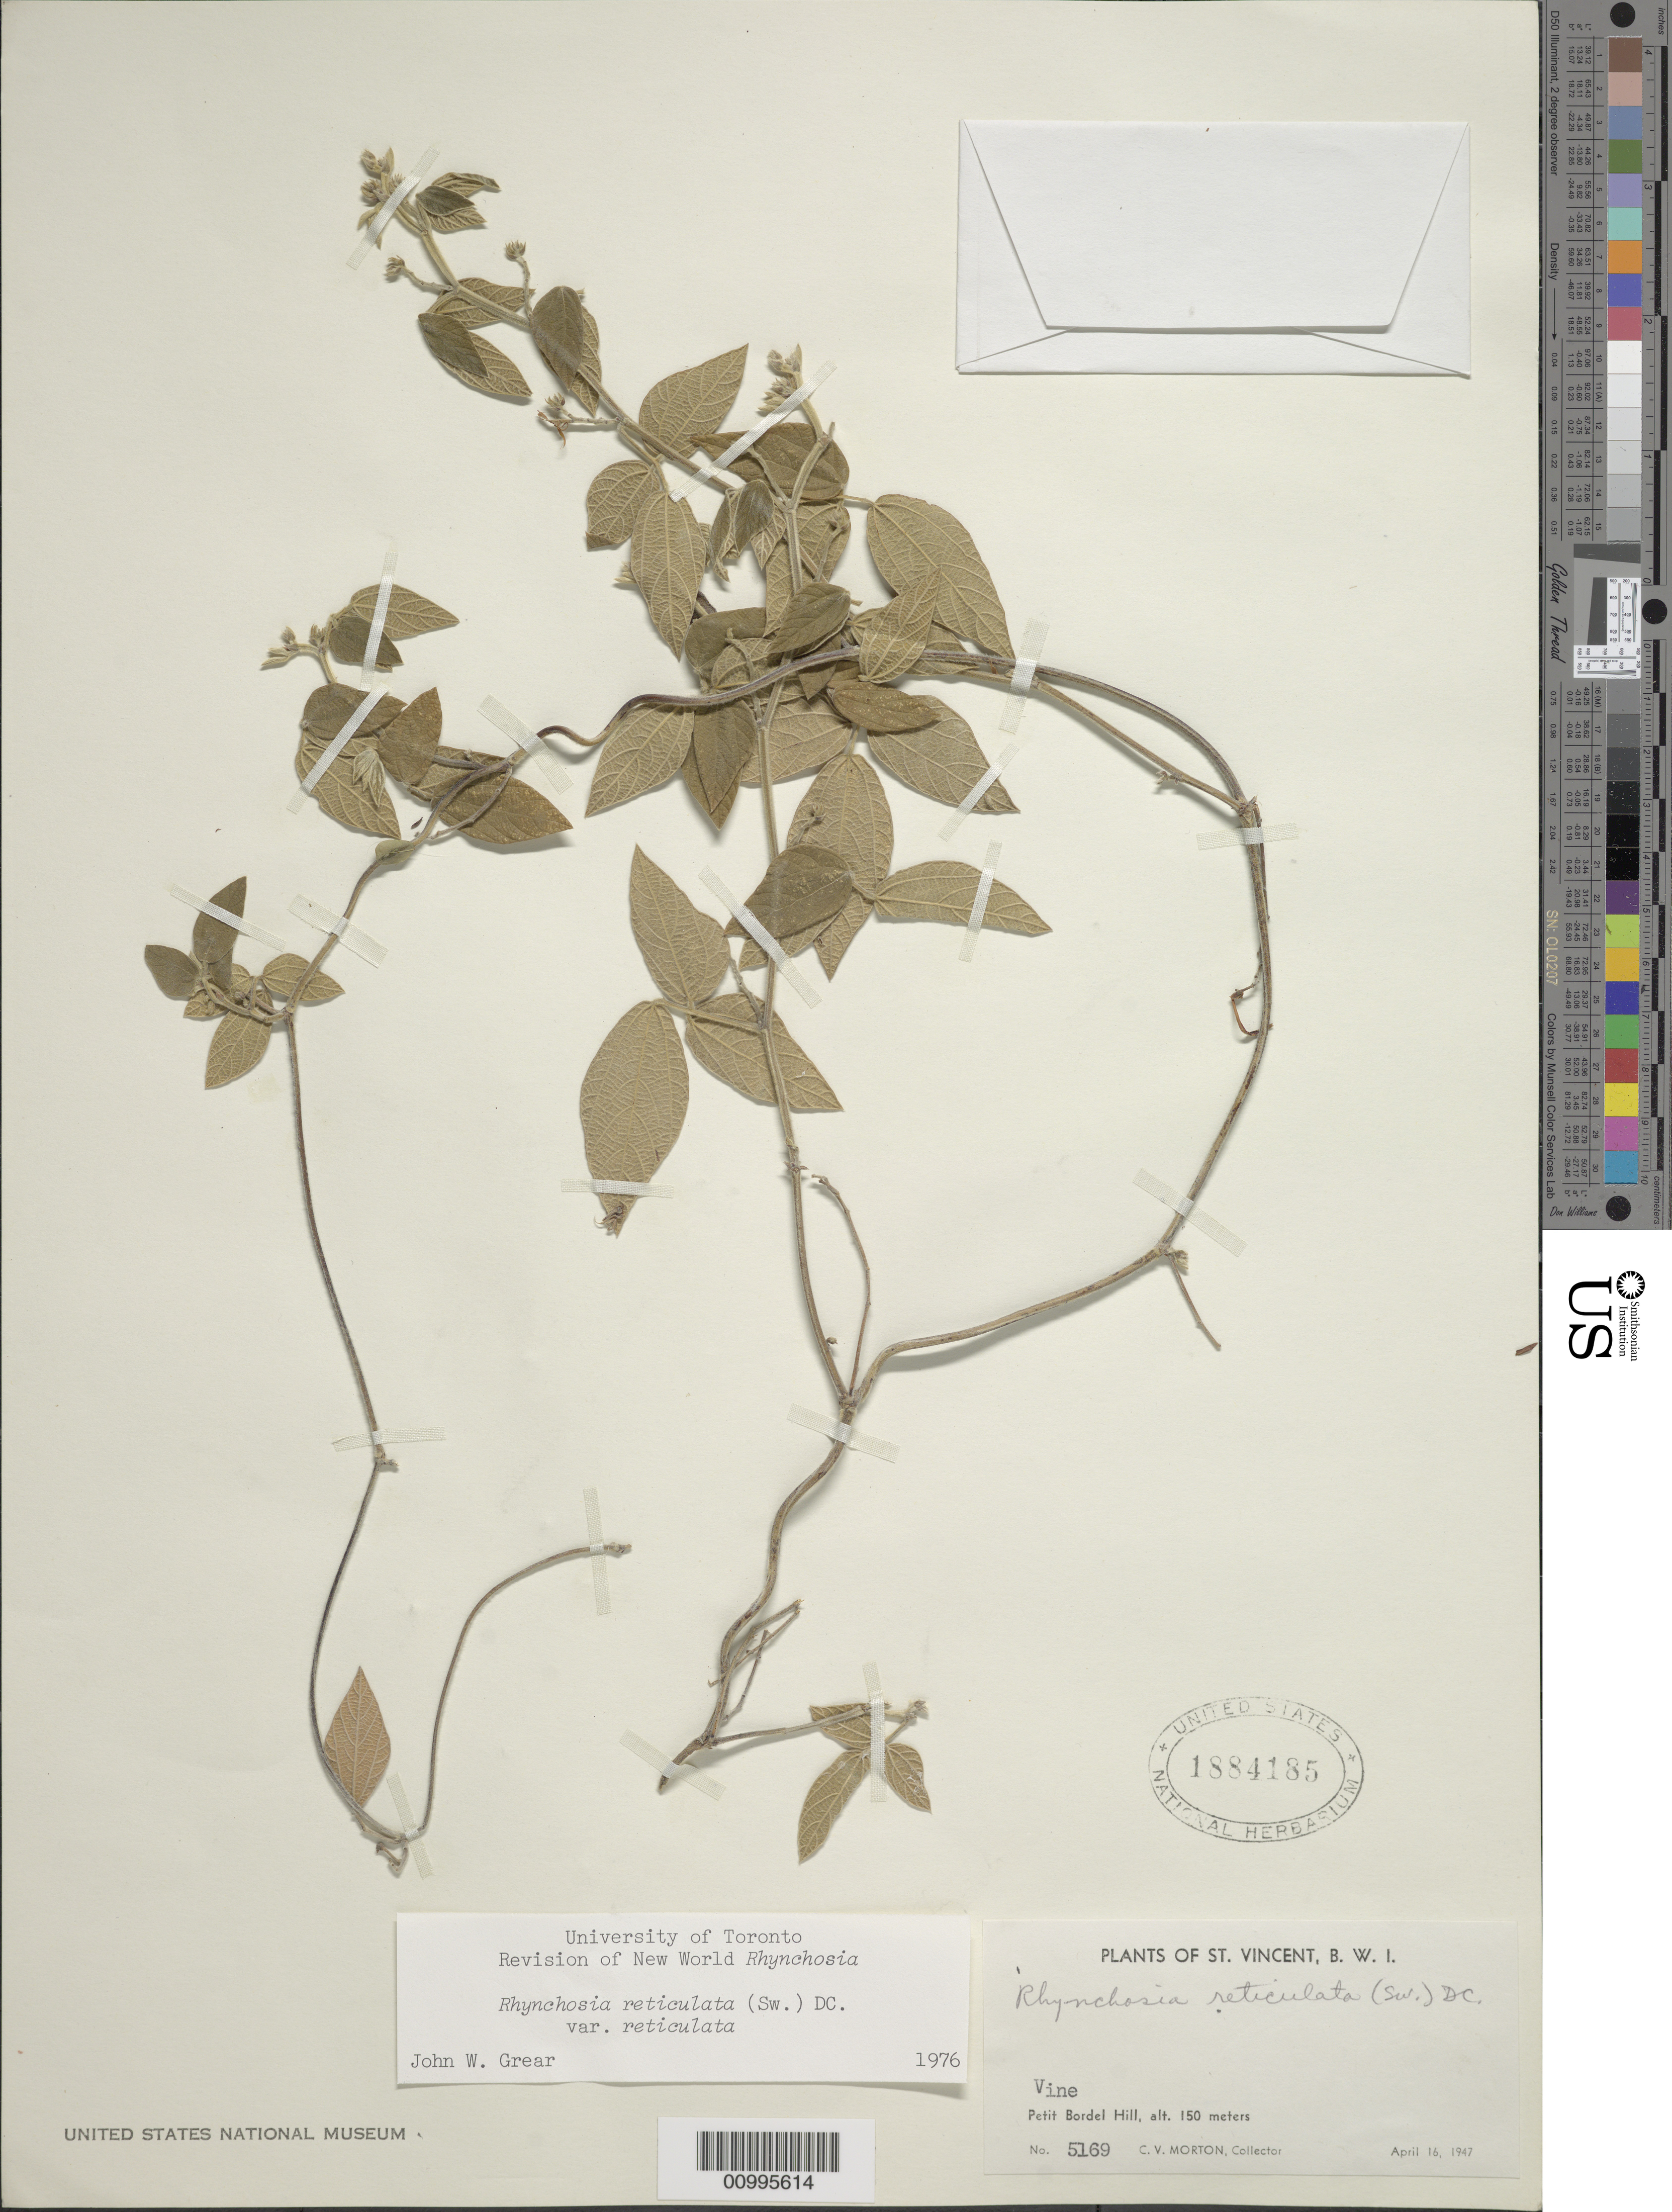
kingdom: Plantae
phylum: Tracheophyta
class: Magnoliopsida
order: Fabales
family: Fabaceae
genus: Rhynchosia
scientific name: Rhynchosia reticulata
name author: (Sw.) DC.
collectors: C. V. Morton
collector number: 5169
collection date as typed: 16 Apr 1947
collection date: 1947-04-16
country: St. Vincent - Grenadines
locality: Petit Bordel Hill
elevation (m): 150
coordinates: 0 N, 0 E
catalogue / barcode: US 1884185